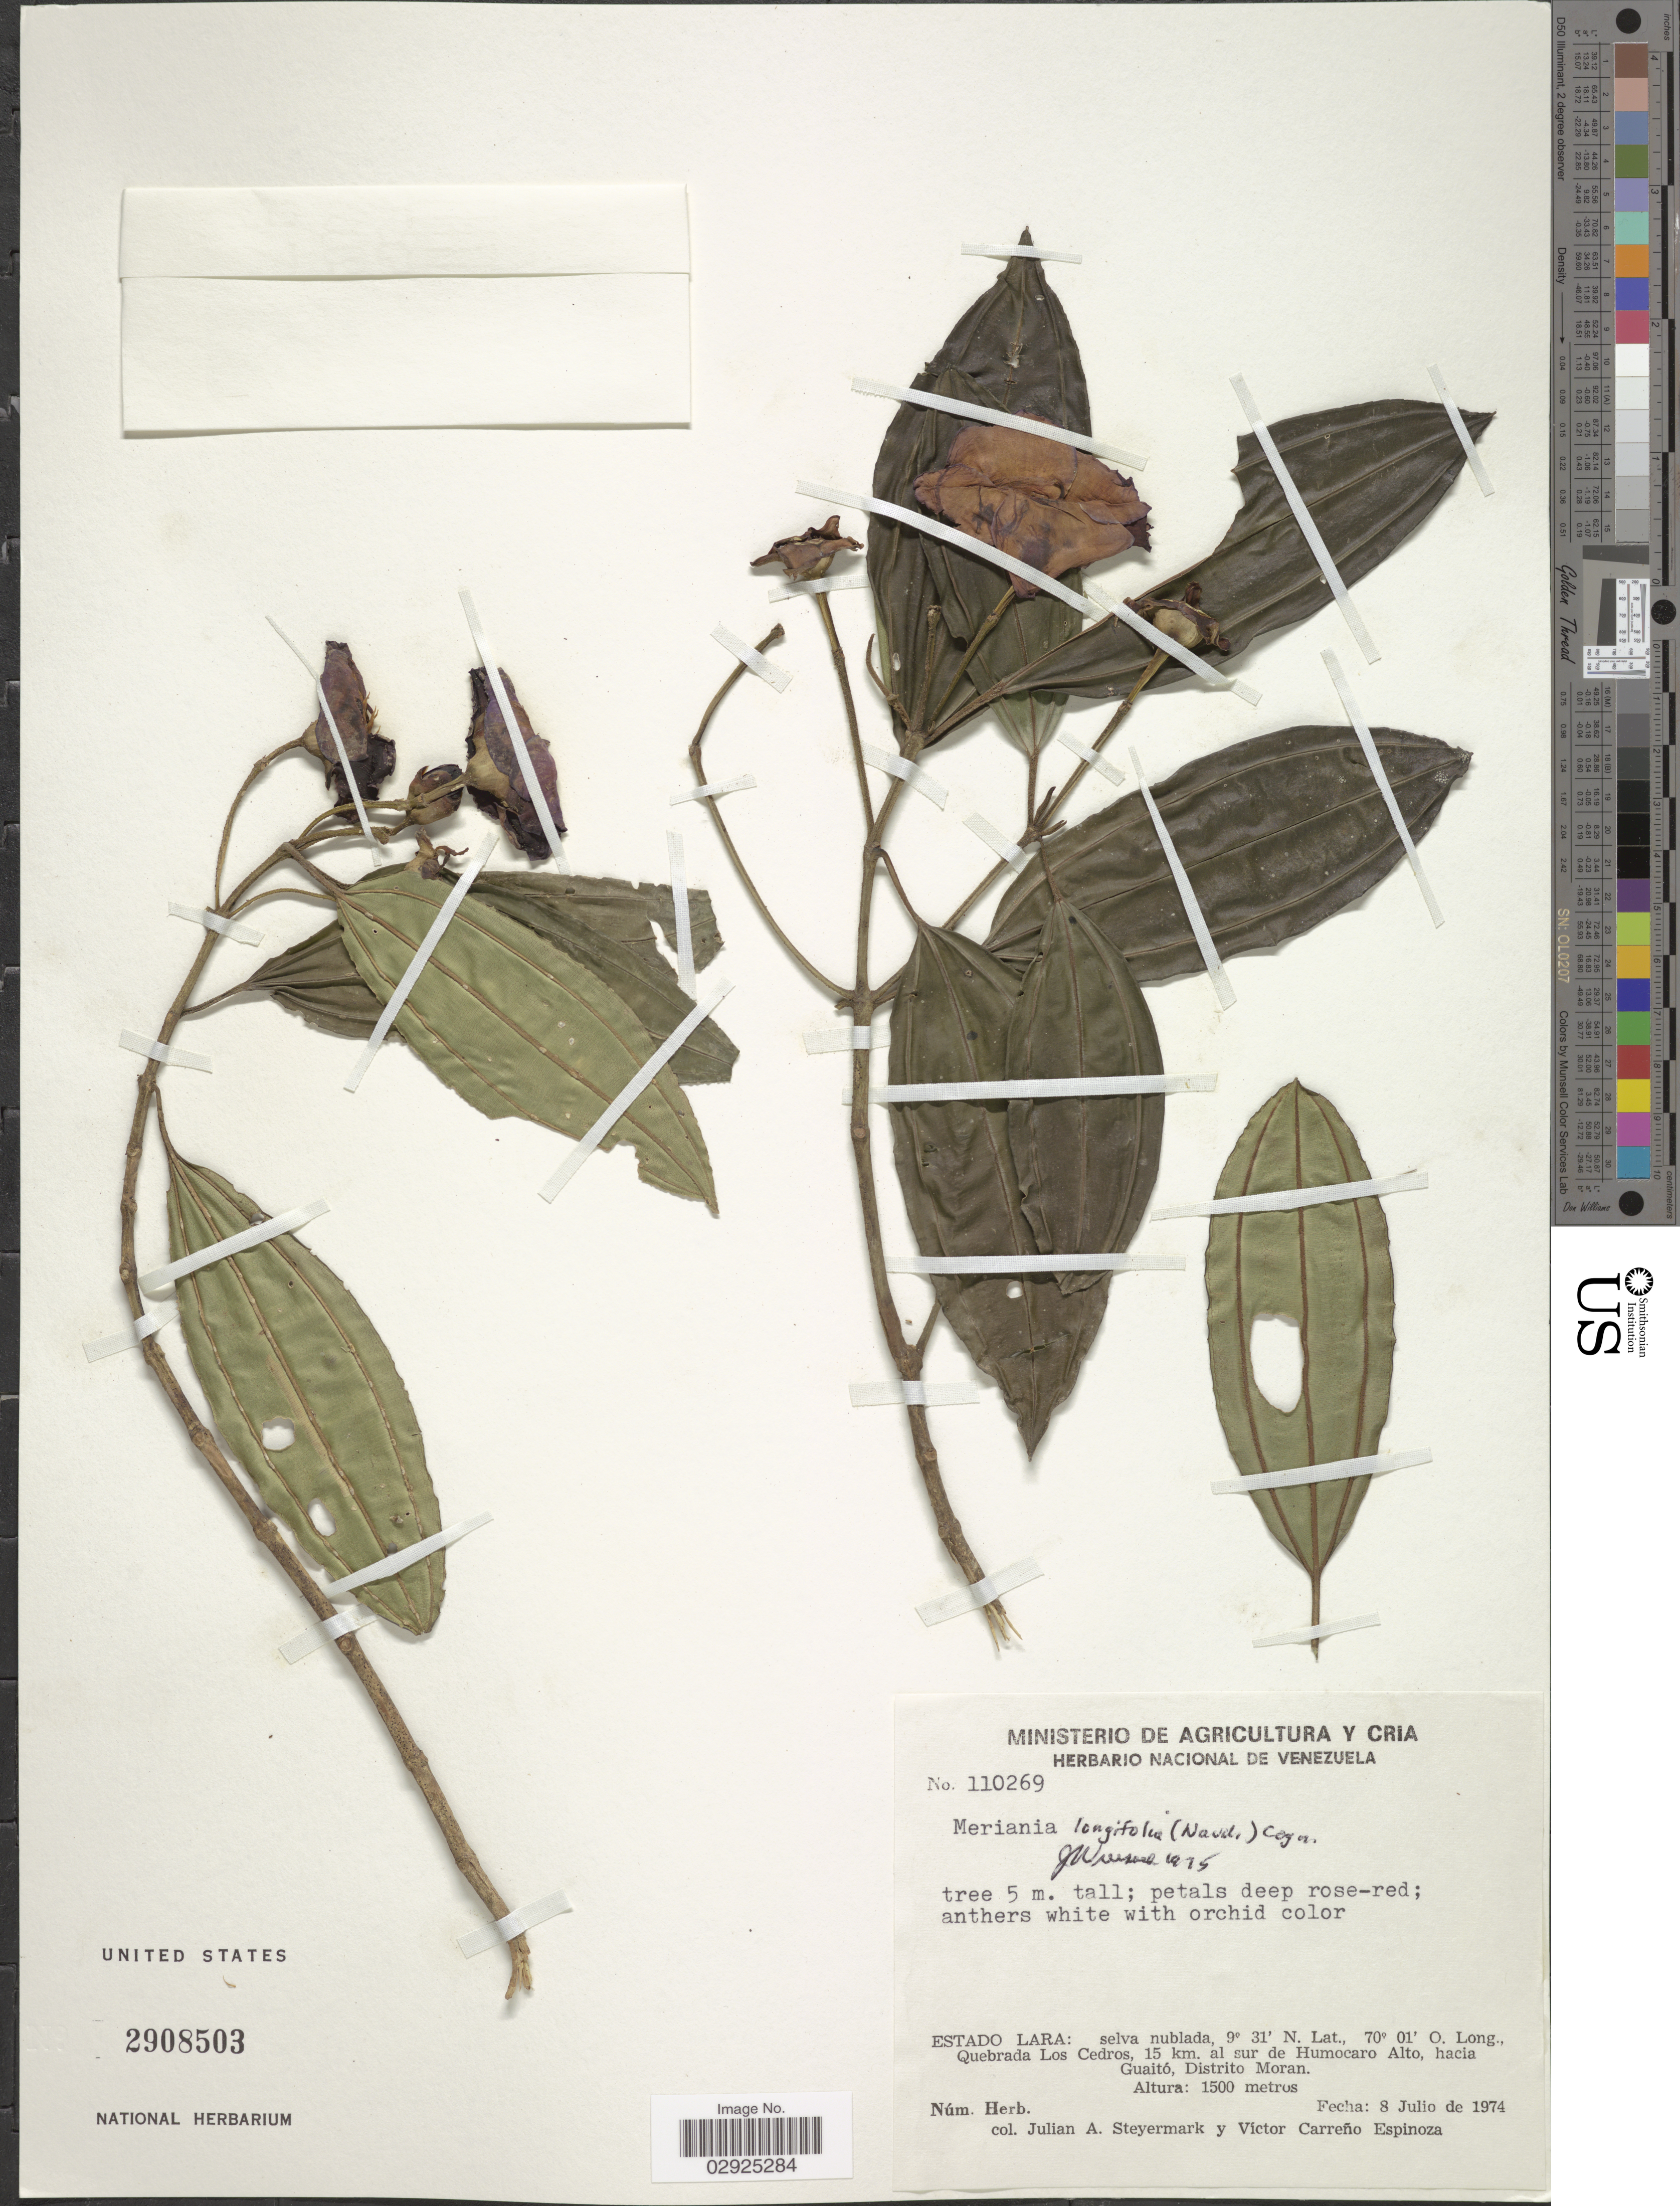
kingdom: Plantae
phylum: Tracheophyta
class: Magnoliopsida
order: Myrtales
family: Melastomataceae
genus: Meriania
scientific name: Meriania longifolia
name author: (Naudin) Cogn.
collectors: J. Steyermark & V. Carreño E.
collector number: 110269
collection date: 1974-07-08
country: Venezuela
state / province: Lara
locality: Selva nublada, Quebrada Los Cedros, 15 km al sur de Humocaro Alto, hacia Guaitó, Distrito Moran.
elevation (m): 1500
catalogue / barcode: US 2908503